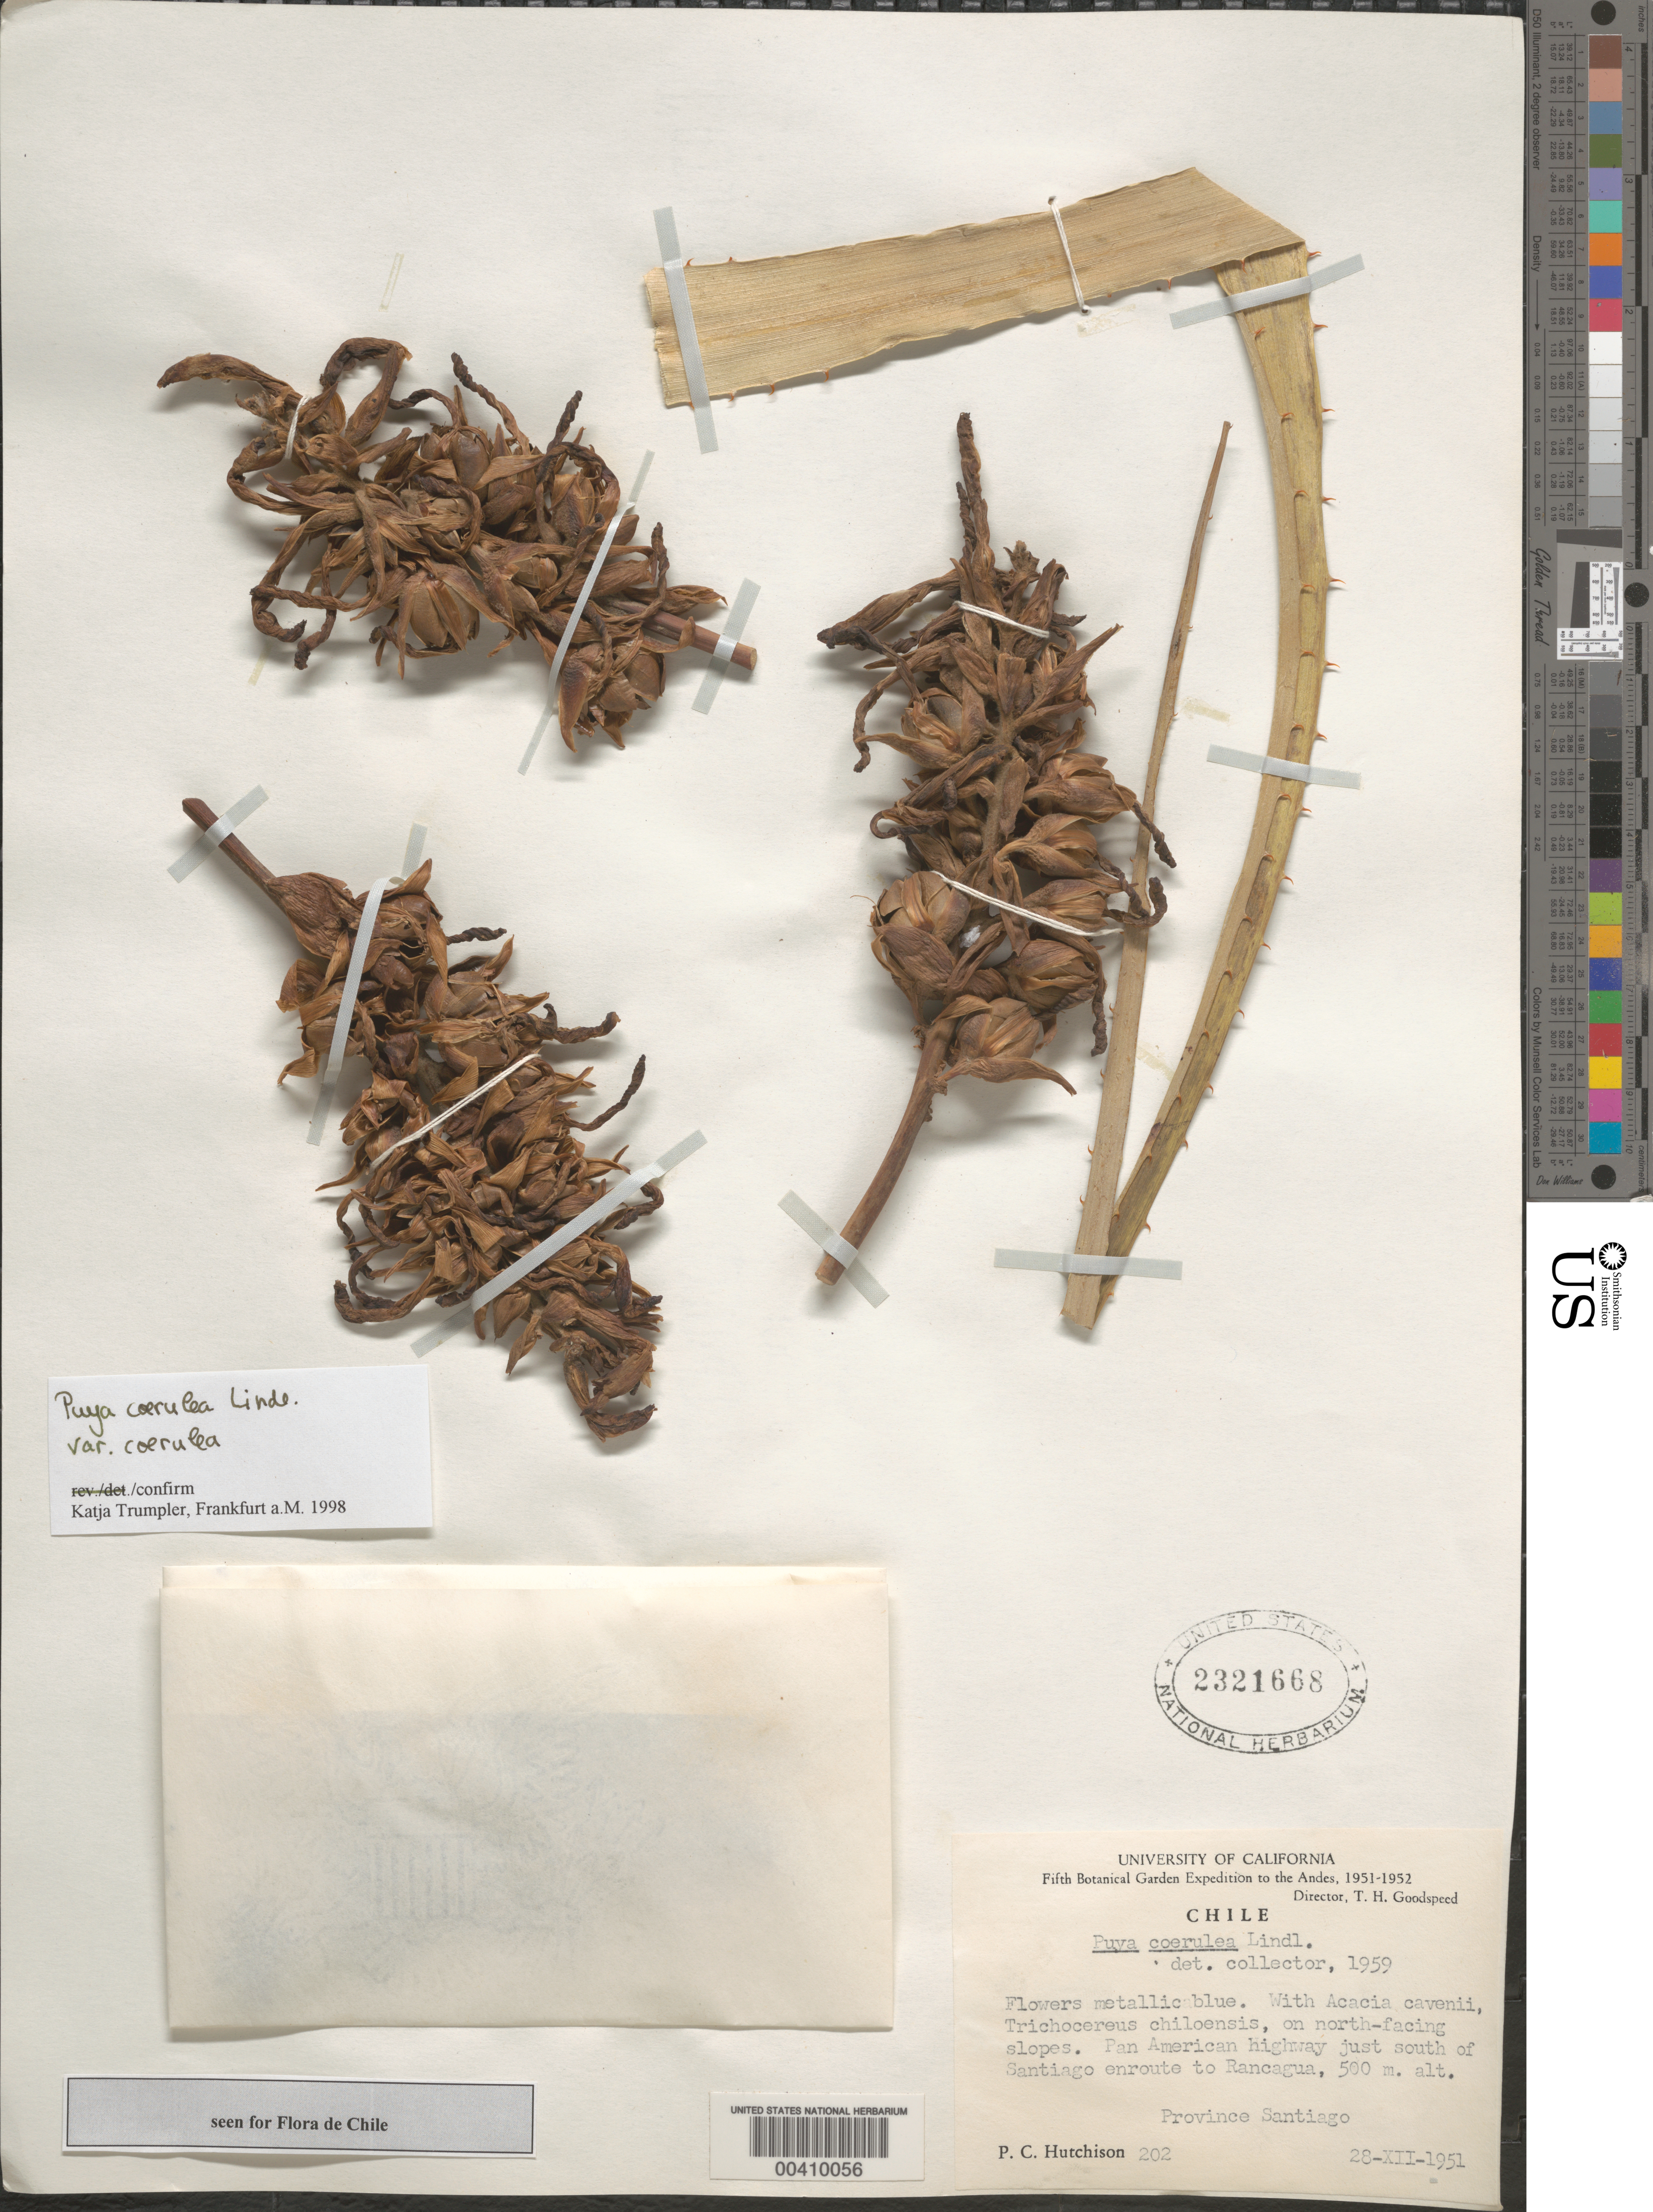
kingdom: Plantae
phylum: Tracheophyta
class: Liliopsida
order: Poales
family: Bromeliaceae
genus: Puya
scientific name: Puya coerulea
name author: Lindl.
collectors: P. C. Hutchison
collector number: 202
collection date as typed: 28 Dec 1951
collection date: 1951-12-28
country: Chile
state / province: Región Metropolitana (RM)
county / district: Santiago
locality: Pan american highway just south of santiago enroute to rancagua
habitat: On north-facing slopes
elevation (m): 500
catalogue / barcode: US 2321668